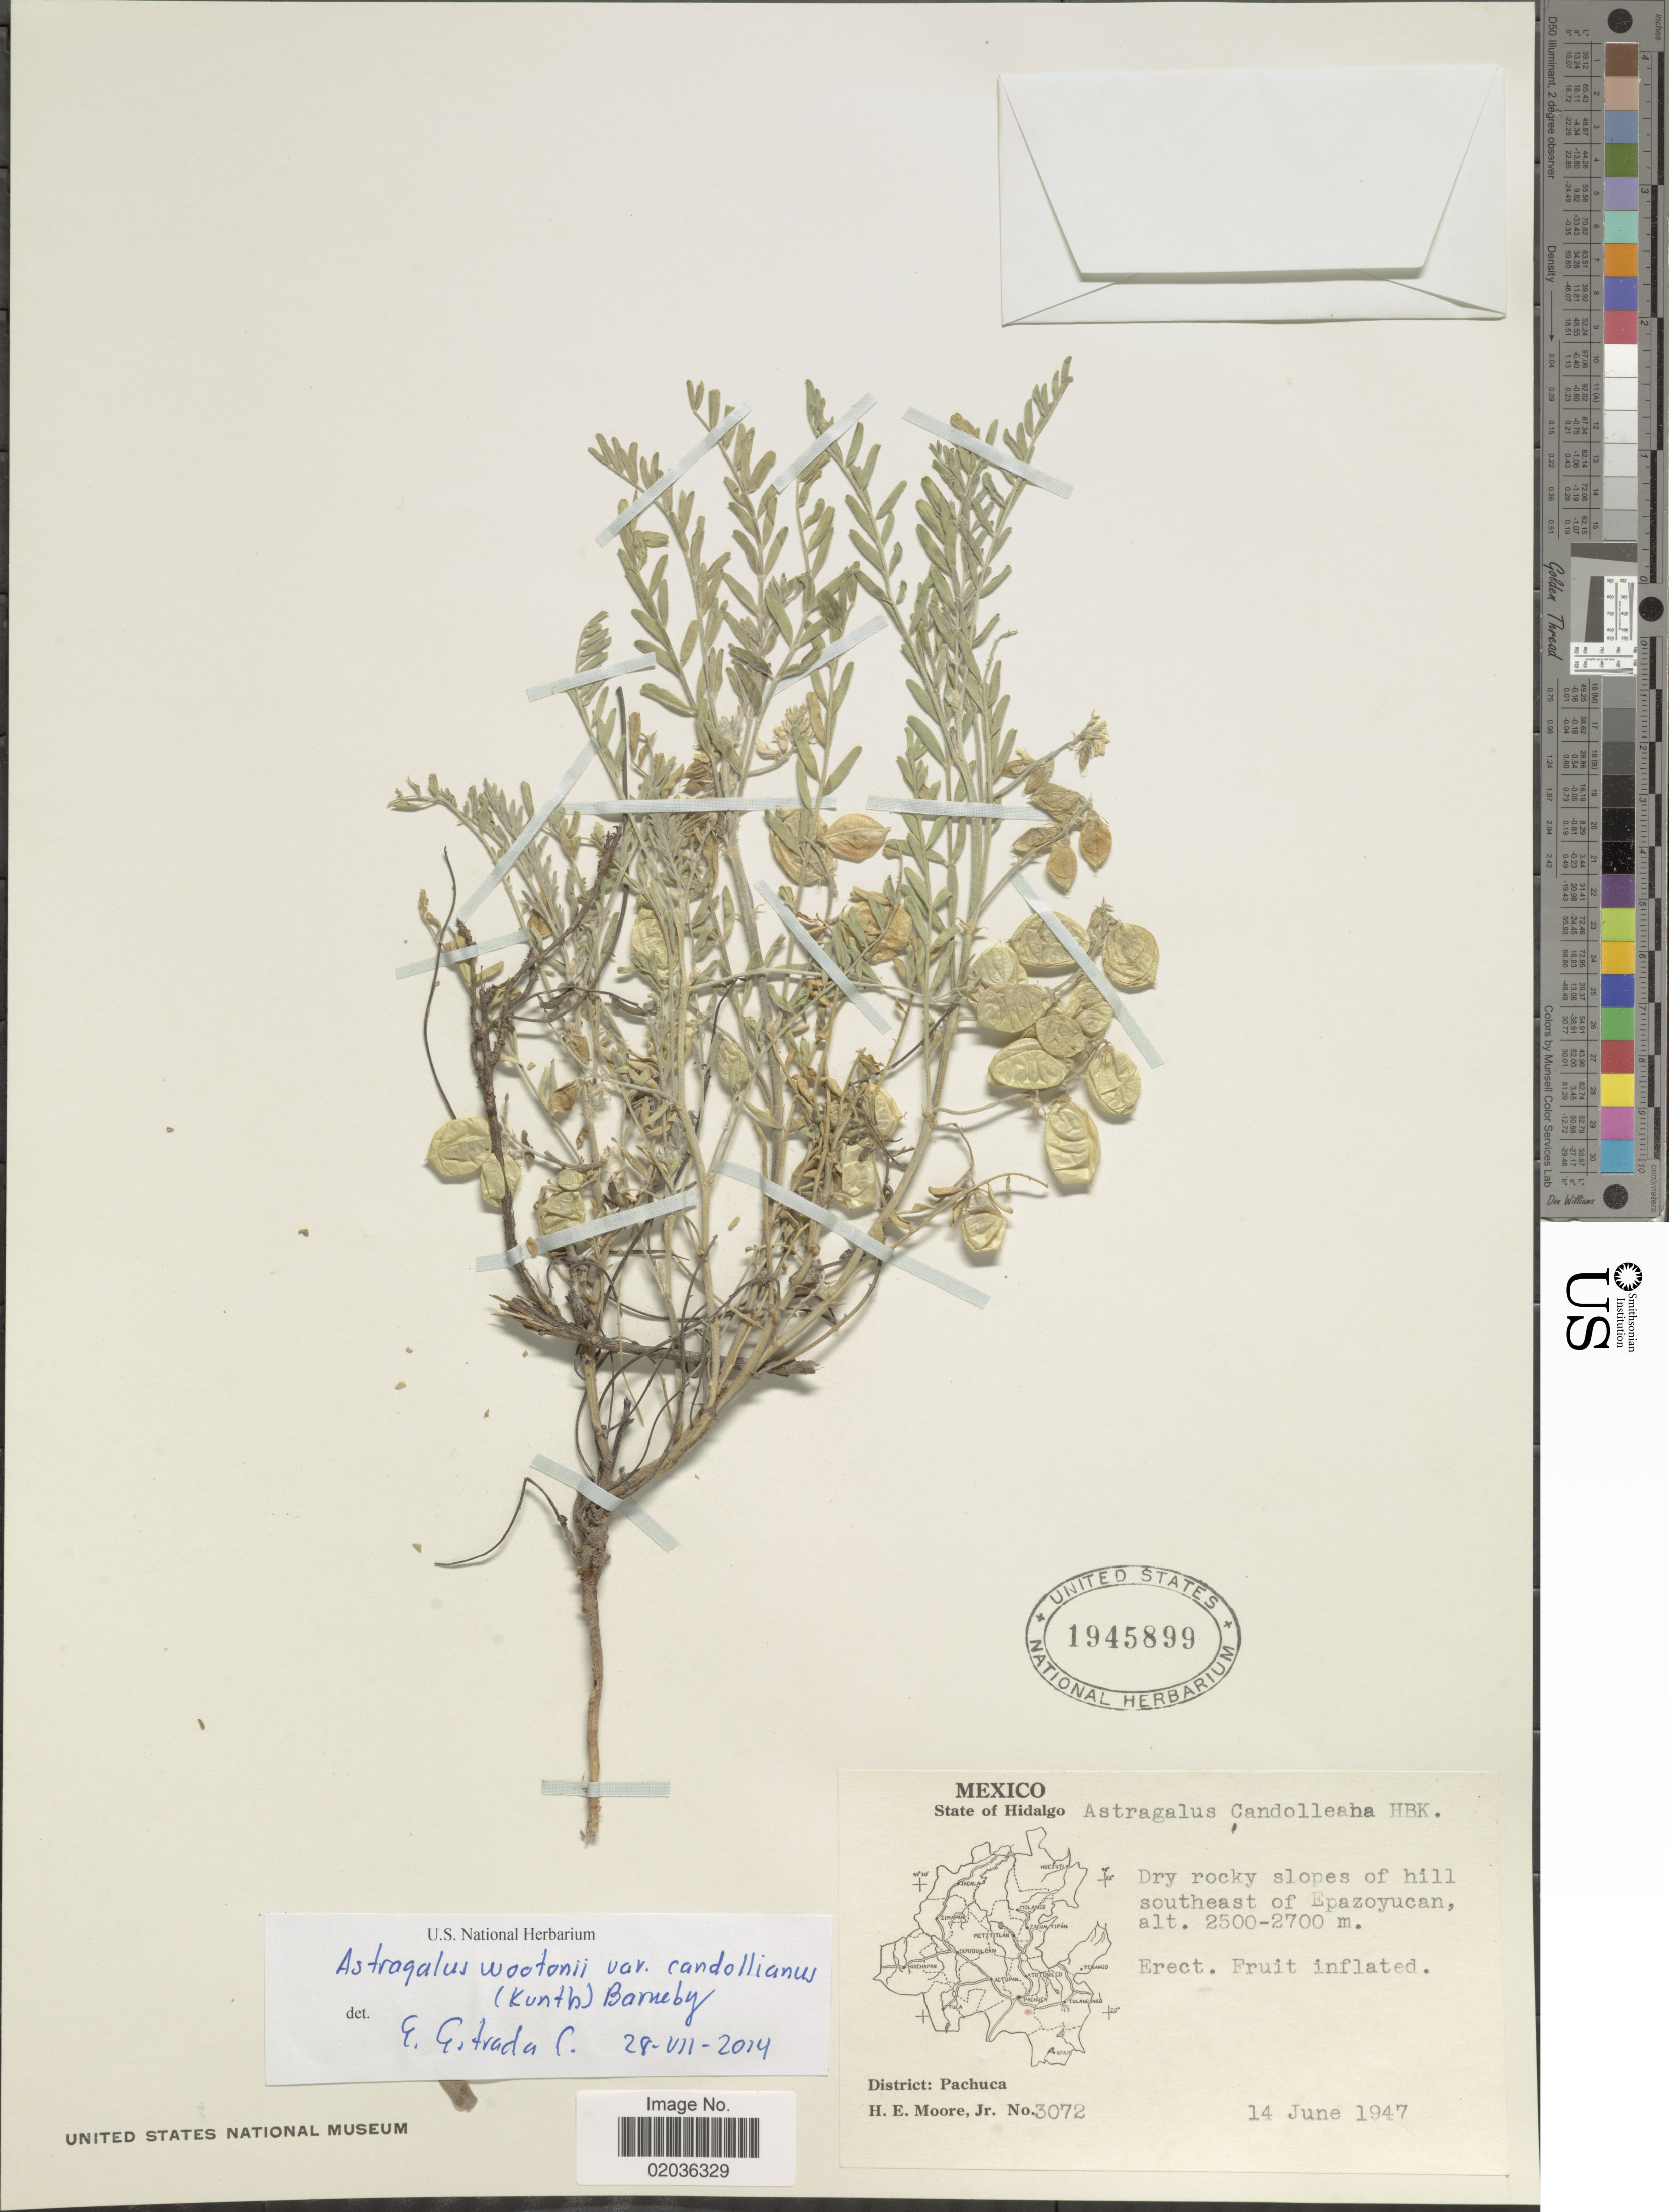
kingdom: Plantae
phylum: Tracheophyta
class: Magnoliopsida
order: Fabales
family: Fabaceae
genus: Astragalus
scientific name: Astragalus wootonii var. candollianus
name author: (Kunth) Barneby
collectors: H. Moore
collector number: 3072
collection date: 1947-06-14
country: Mexico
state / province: Hidalgo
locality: Dry rocky slopes of hill southeast of Epazoyucan. District: Pachuca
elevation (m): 2500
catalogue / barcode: US 1945899